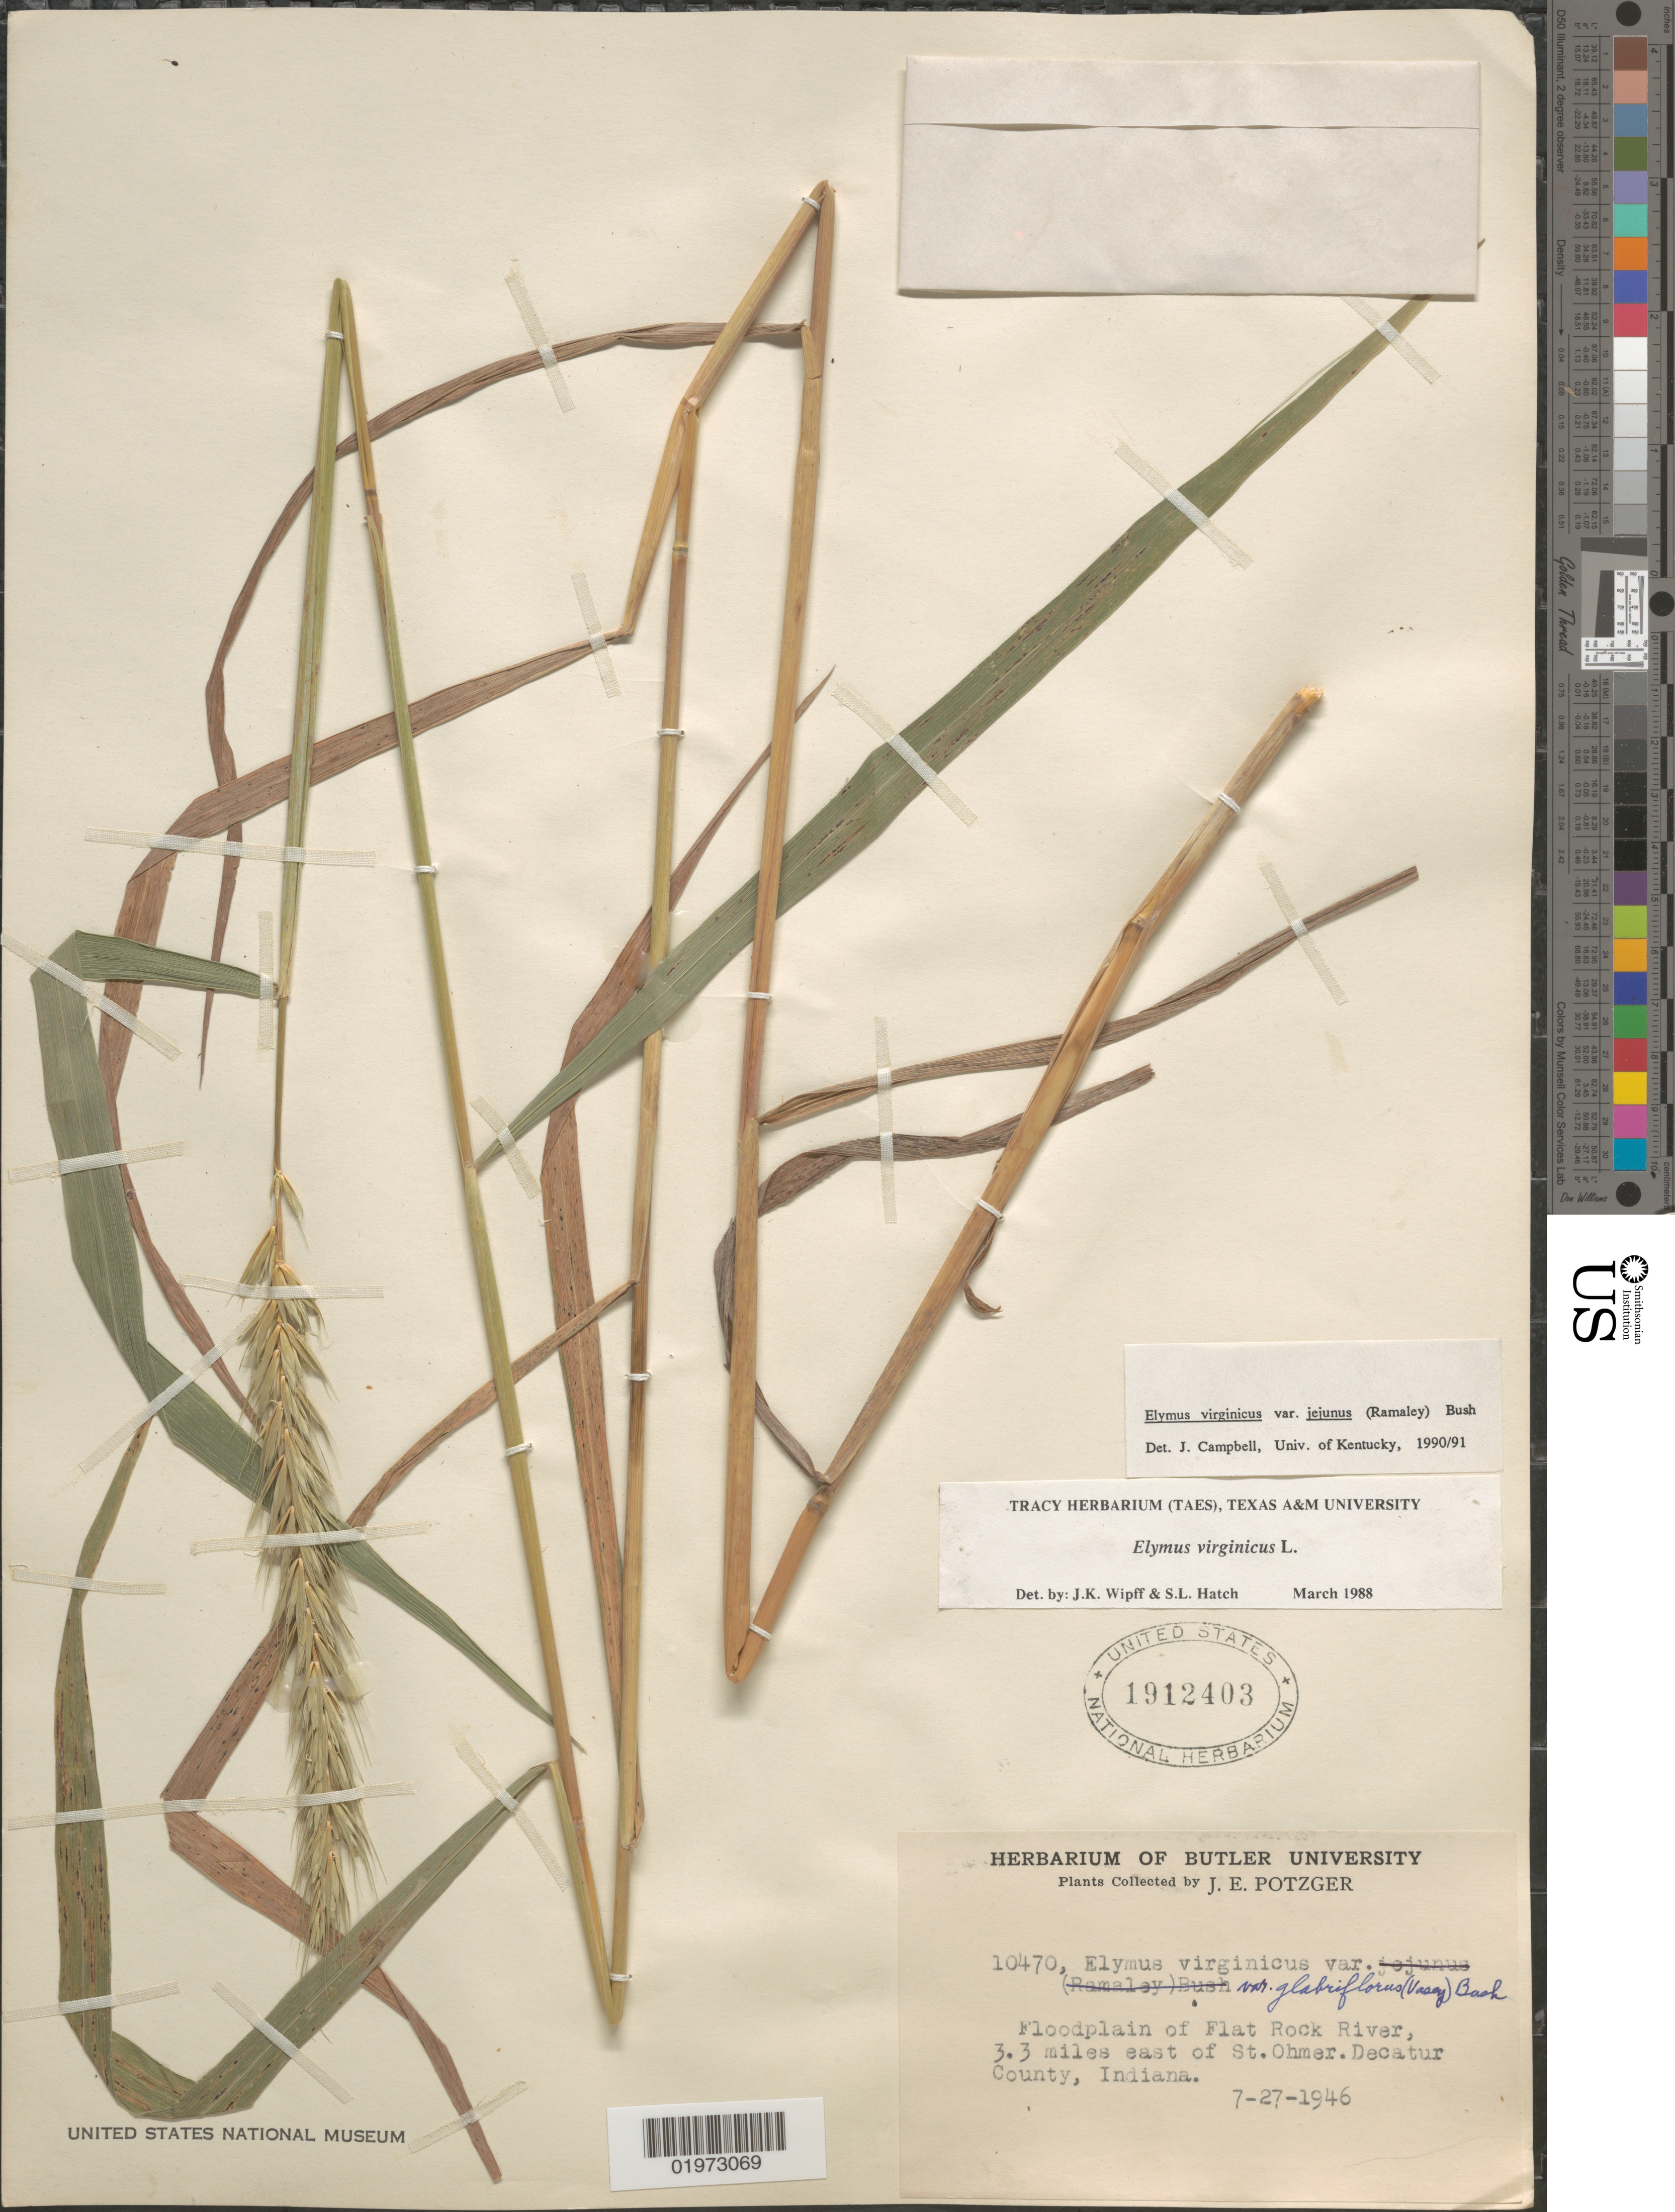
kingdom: Plantae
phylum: Tracheophyta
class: Liliopsida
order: Poales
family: Poaceae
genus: Elymus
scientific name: Elymus virginicus var. virginicus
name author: L.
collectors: J. Potzger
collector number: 10470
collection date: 1946-07-27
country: United States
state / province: Indiana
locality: Floodplain of Flat Rock River, 3.3 miles east of St. Ohmer. Decatur County.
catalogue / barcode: US 1912403